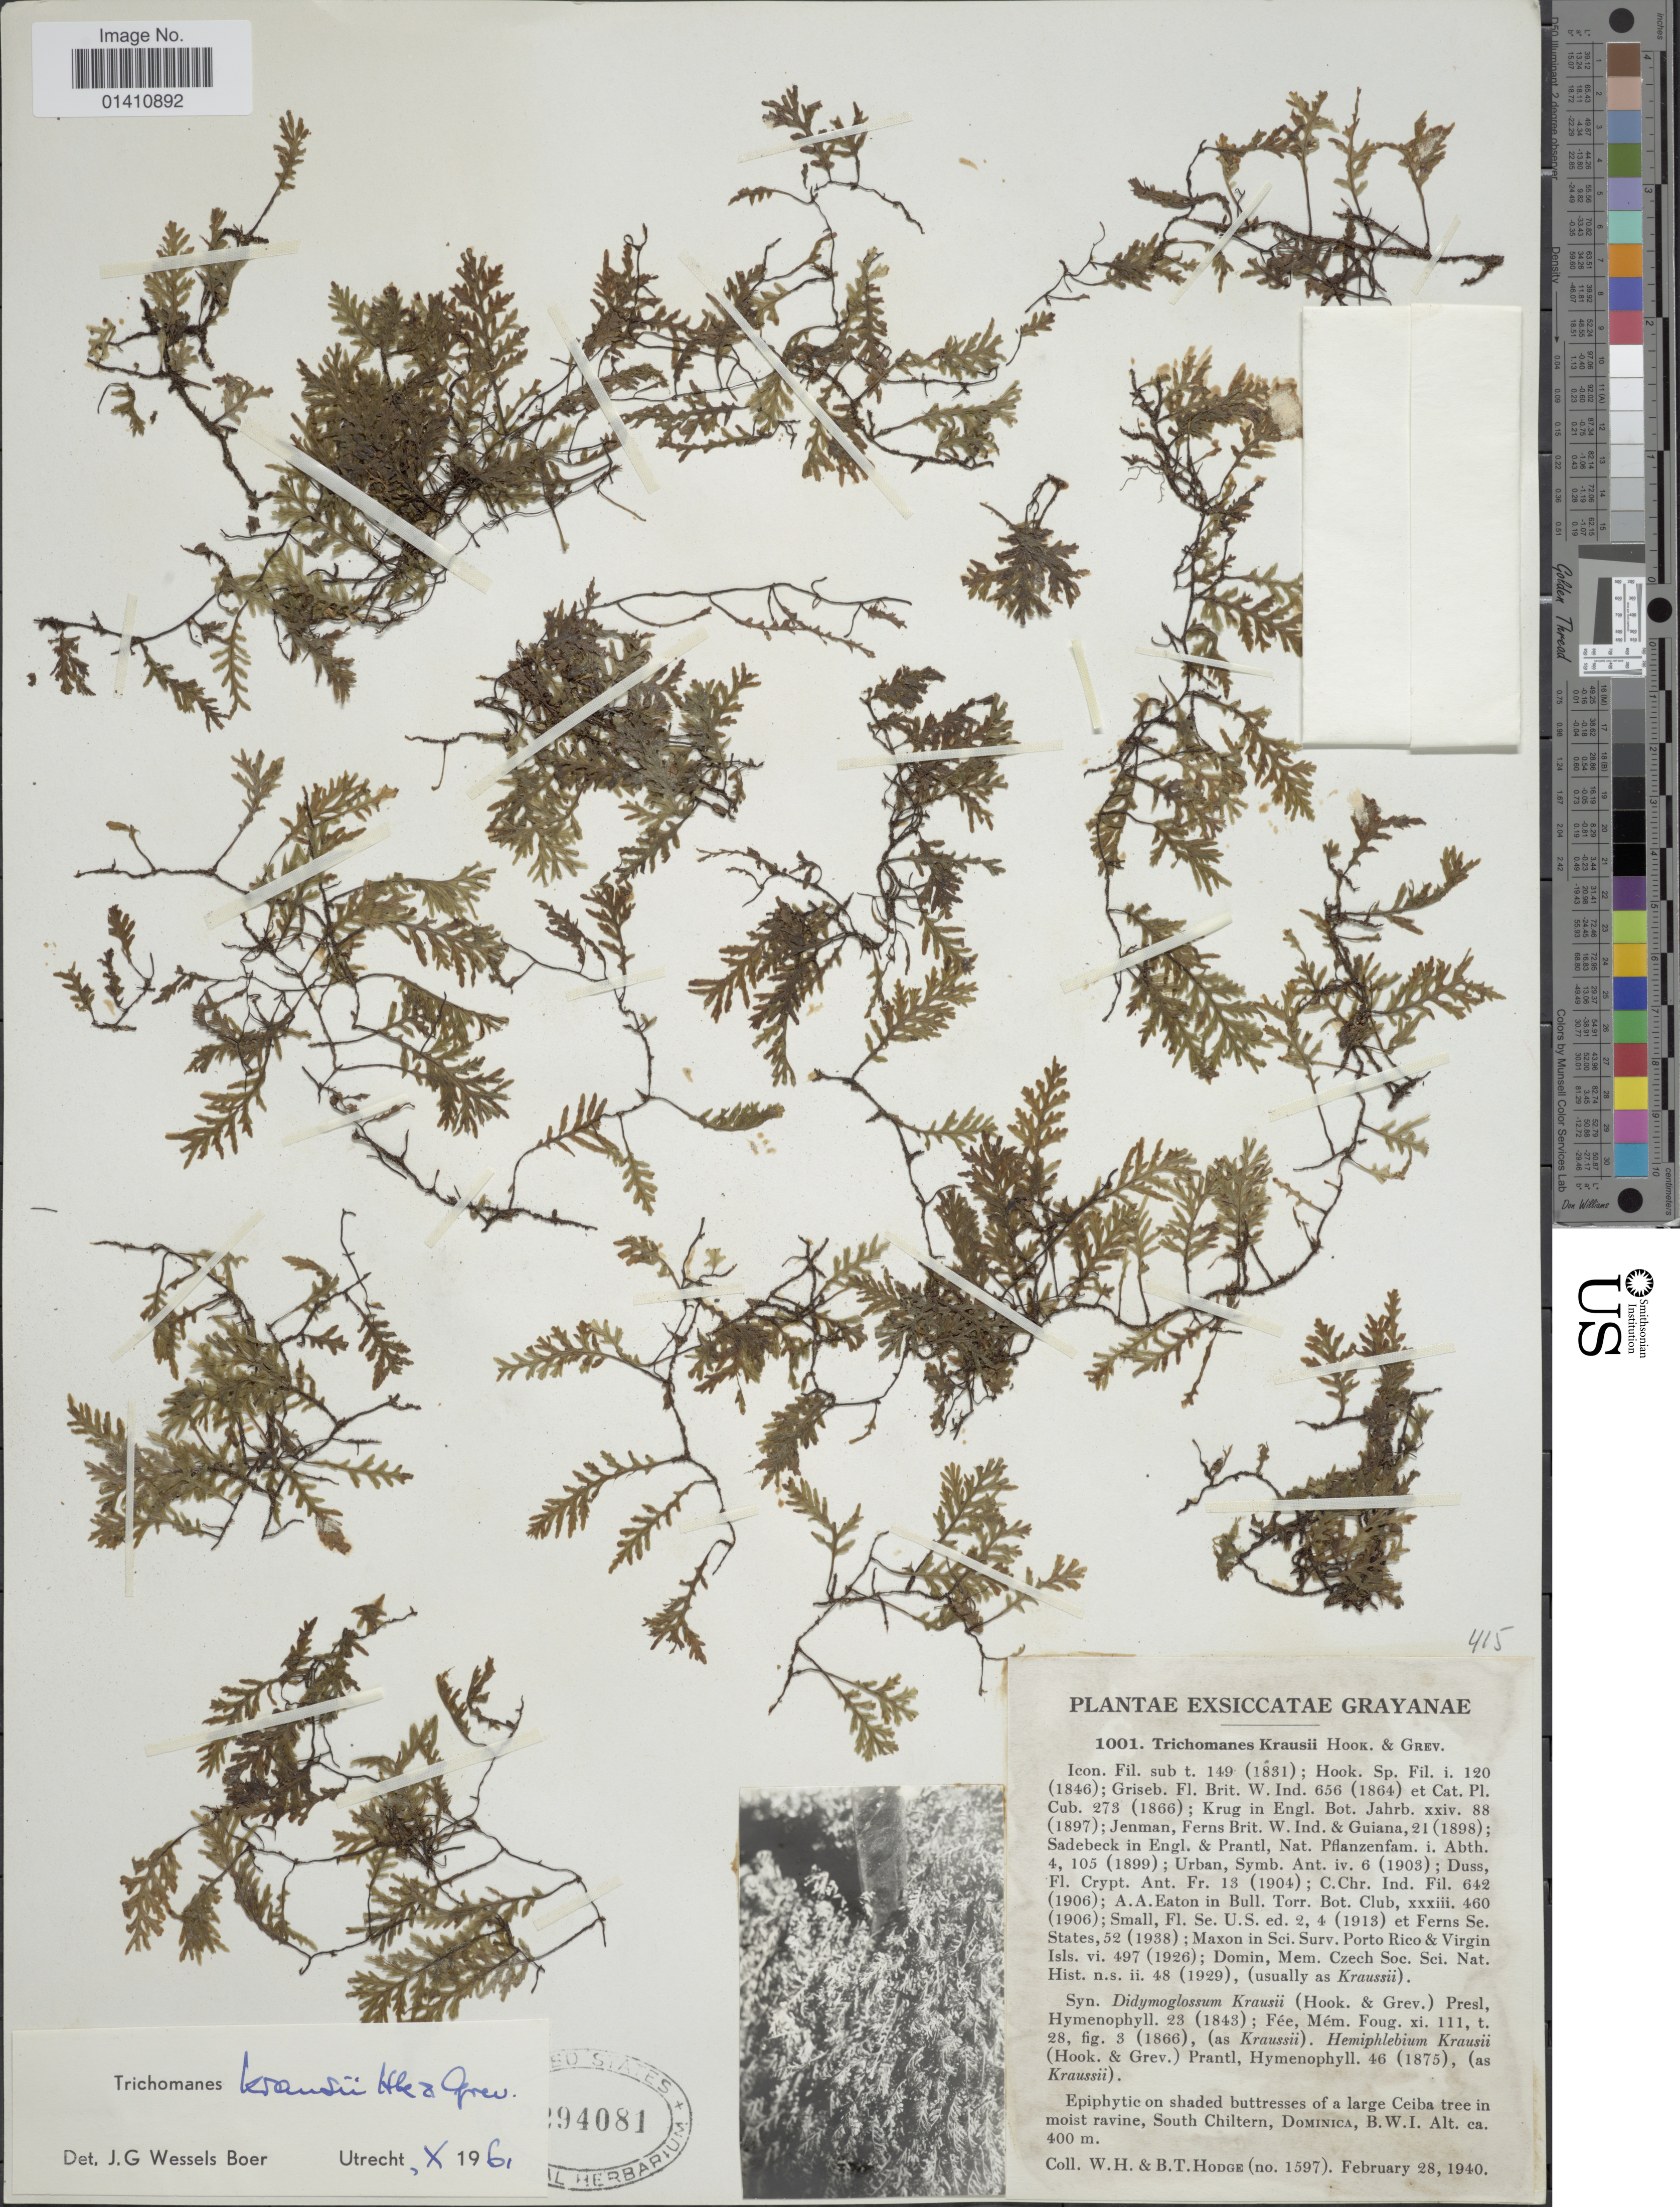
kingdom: Plantae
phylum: Tracheophyta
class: Polypodiopsida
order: Hymenophyllales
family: Hymenophyllaceae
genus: Didymoglossum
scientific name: Didymoglossum kraussii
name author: (Hook. & Grev.) C. Presl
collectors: W. Hodge & B. Hodge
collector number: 1597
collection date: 1940-02-28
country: Dominica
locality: Epiphytic on shaded buttresses of a large Ceiba tree in moist ravine, South Chiltern, B. W. I.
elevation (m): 400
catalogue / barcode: US 94081